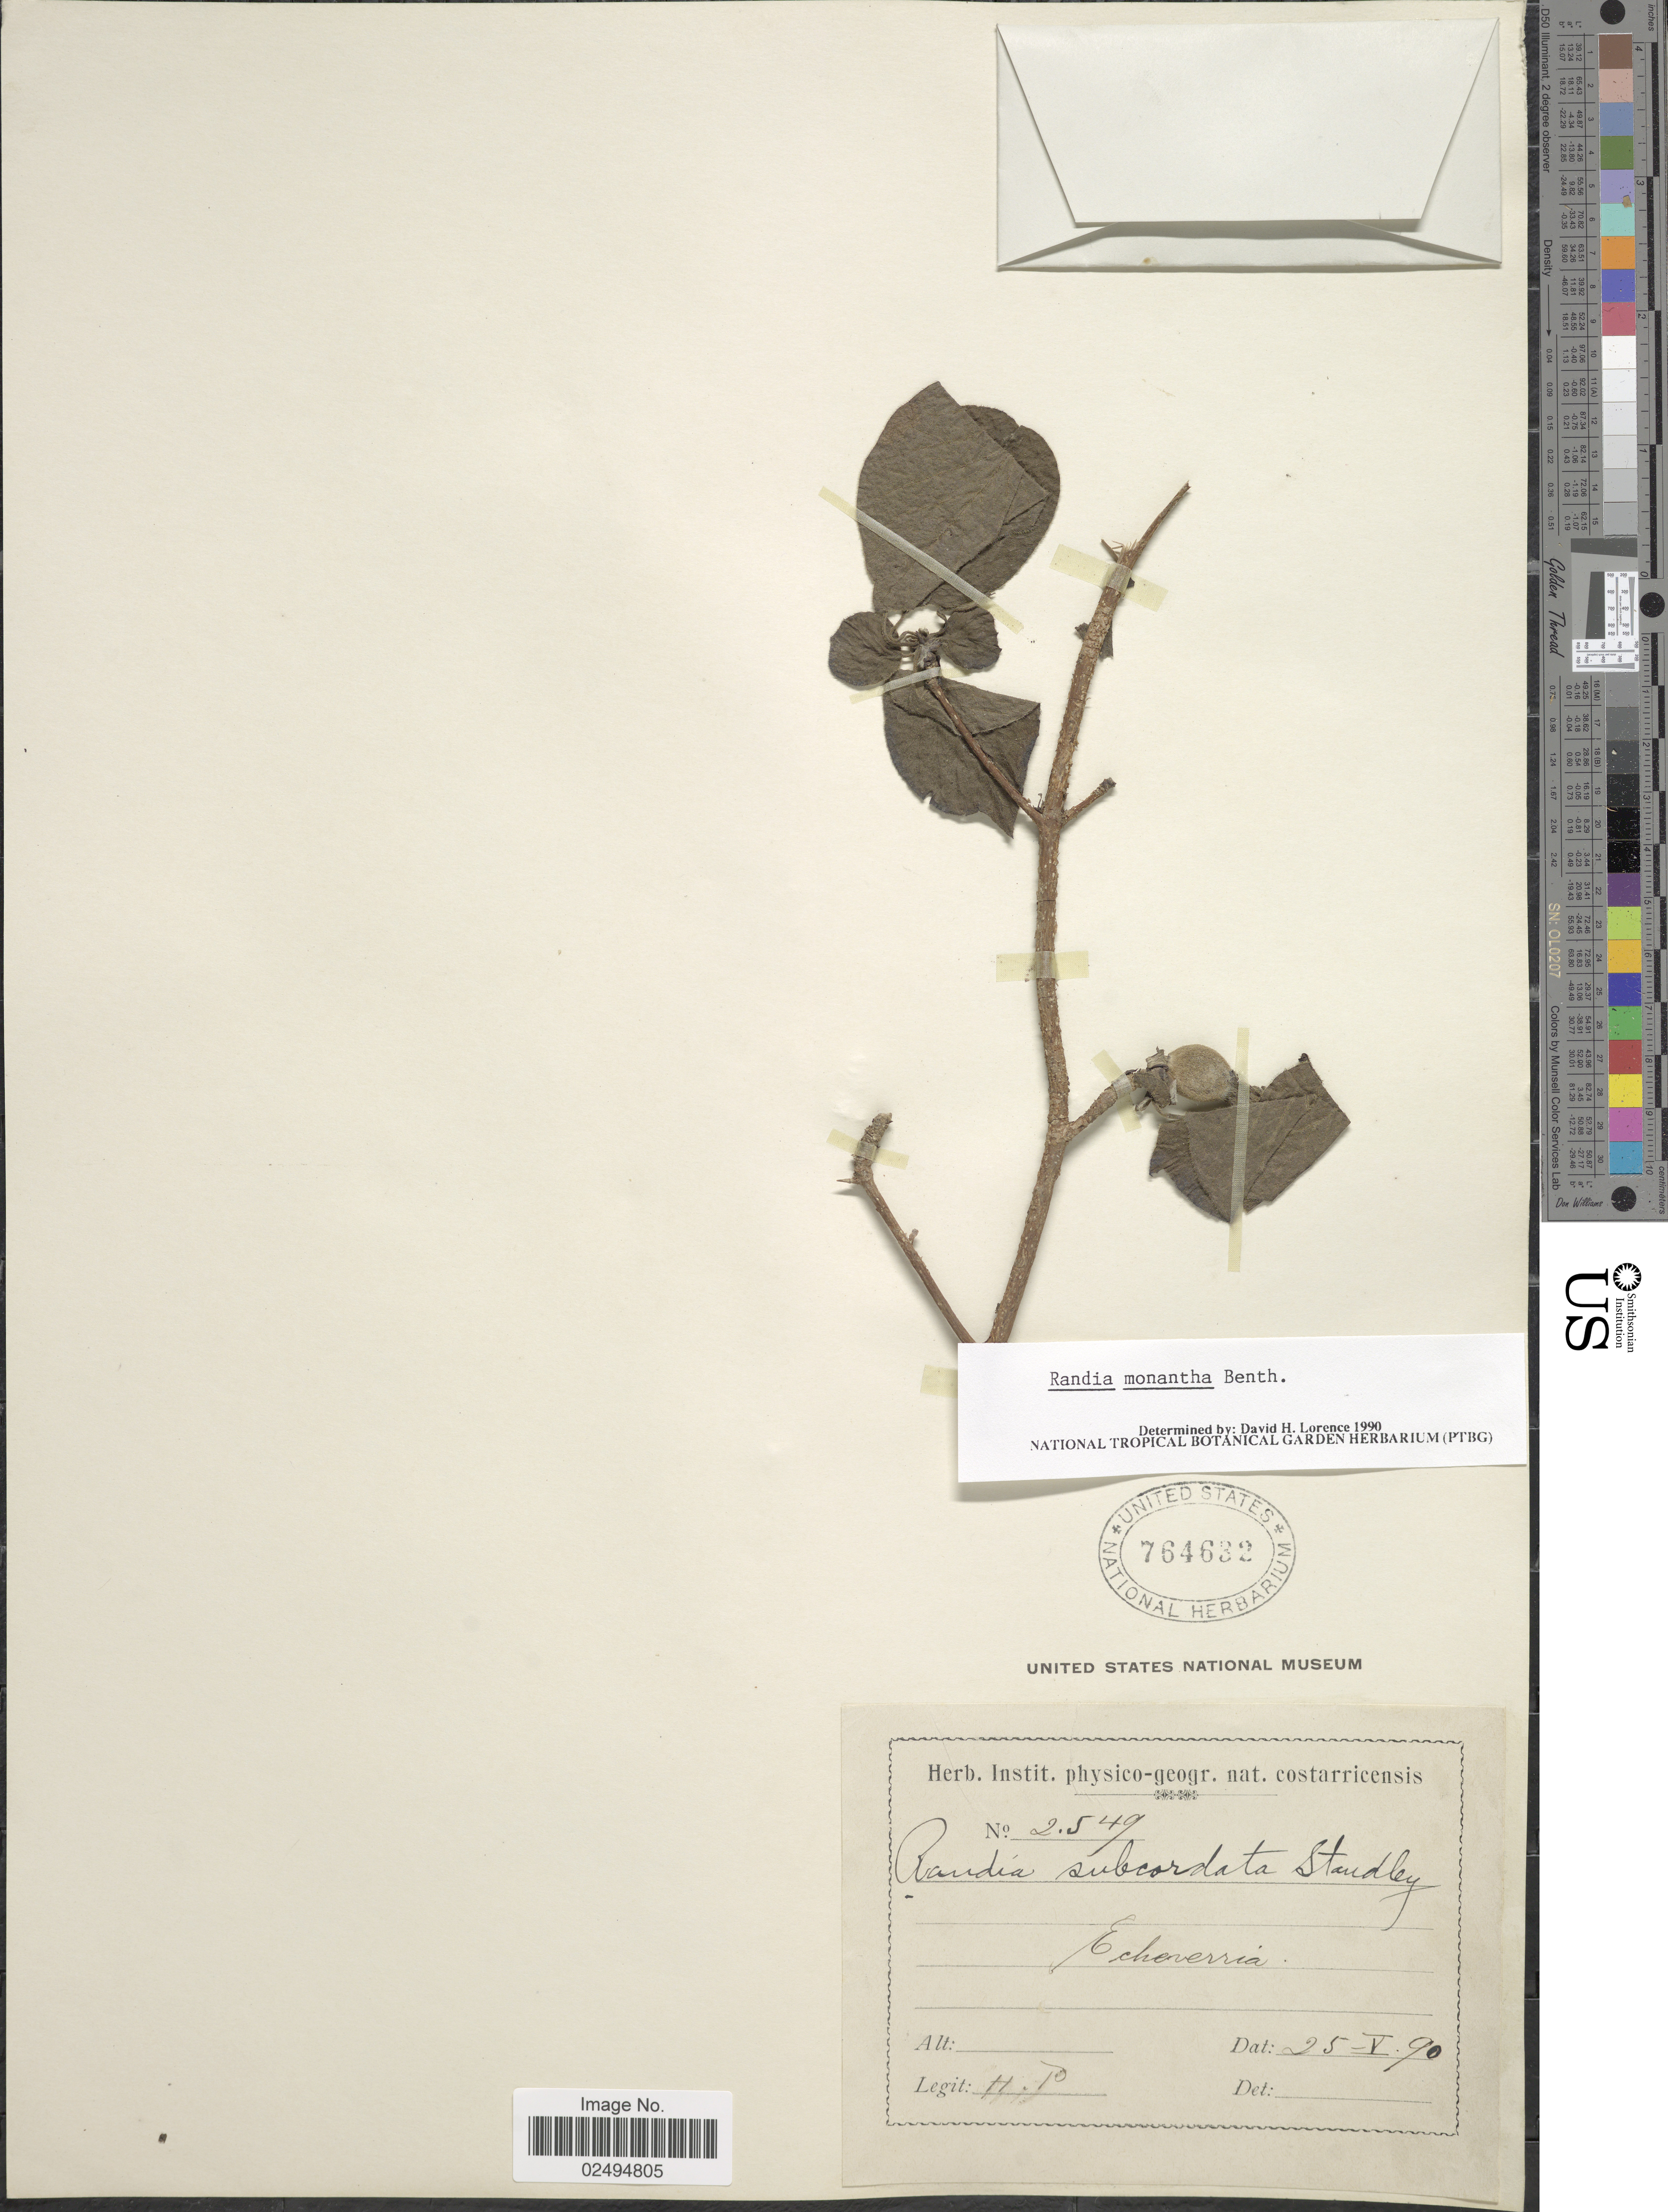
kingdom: Plantae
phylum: Tracheophyta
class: Magnoliopsida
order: Gentianales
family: Rubiaceae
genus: Randia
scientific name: Randia monantha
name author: Benth.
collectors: H. P.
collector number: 2549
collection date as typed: Transcribed d/m/y: 25/5/90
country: Costa Rica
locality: Echeverria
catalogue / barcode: US 764632